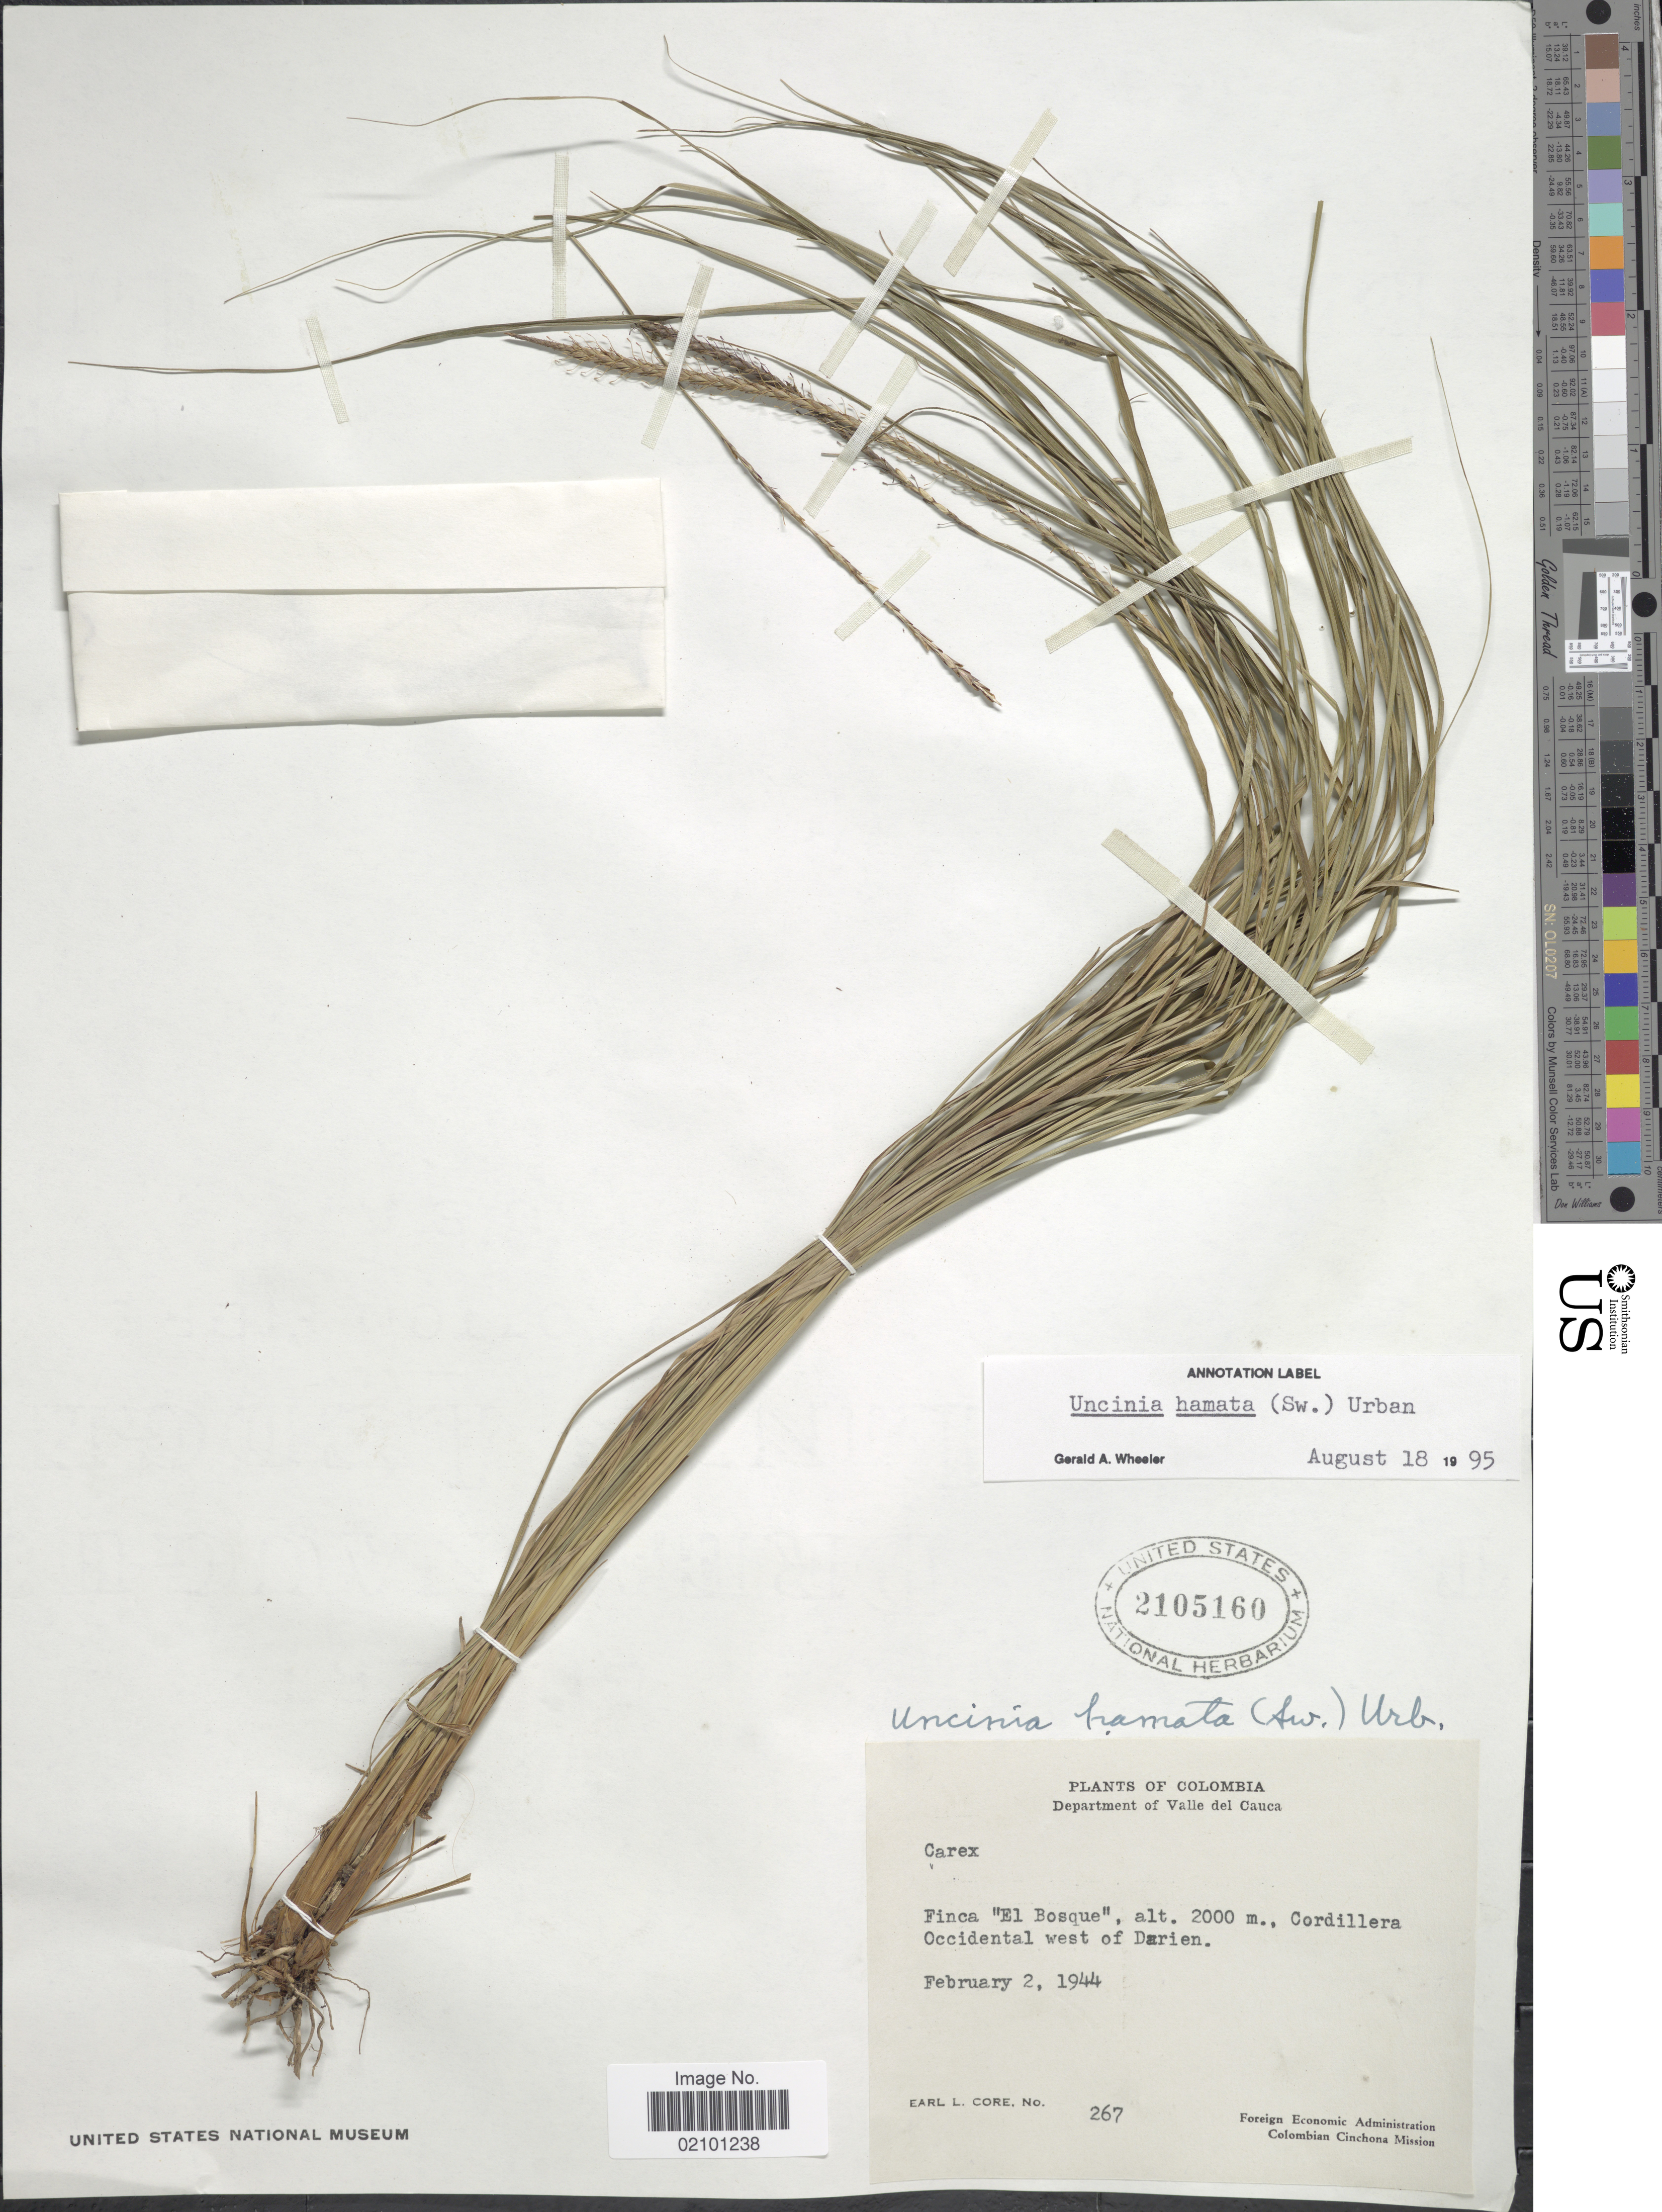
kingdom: Plantae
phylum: Tracheophyta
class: Liliopsida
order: Poales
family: Cyperaceae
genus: Carex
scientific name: Carex hamata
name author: Sw.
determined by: Strong, M. T., (US), Smithsonian Institution - National Museum of Natural History (UNITED STATES)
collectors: E. L. Core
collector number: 267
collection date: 1944-02-02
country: Colombia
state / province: Valle del Cauca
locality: Department of Valle del Cauca. Finca "El Bosque". Cordillera Occidental west of Darien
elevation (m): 2000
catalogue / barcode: US 2105160